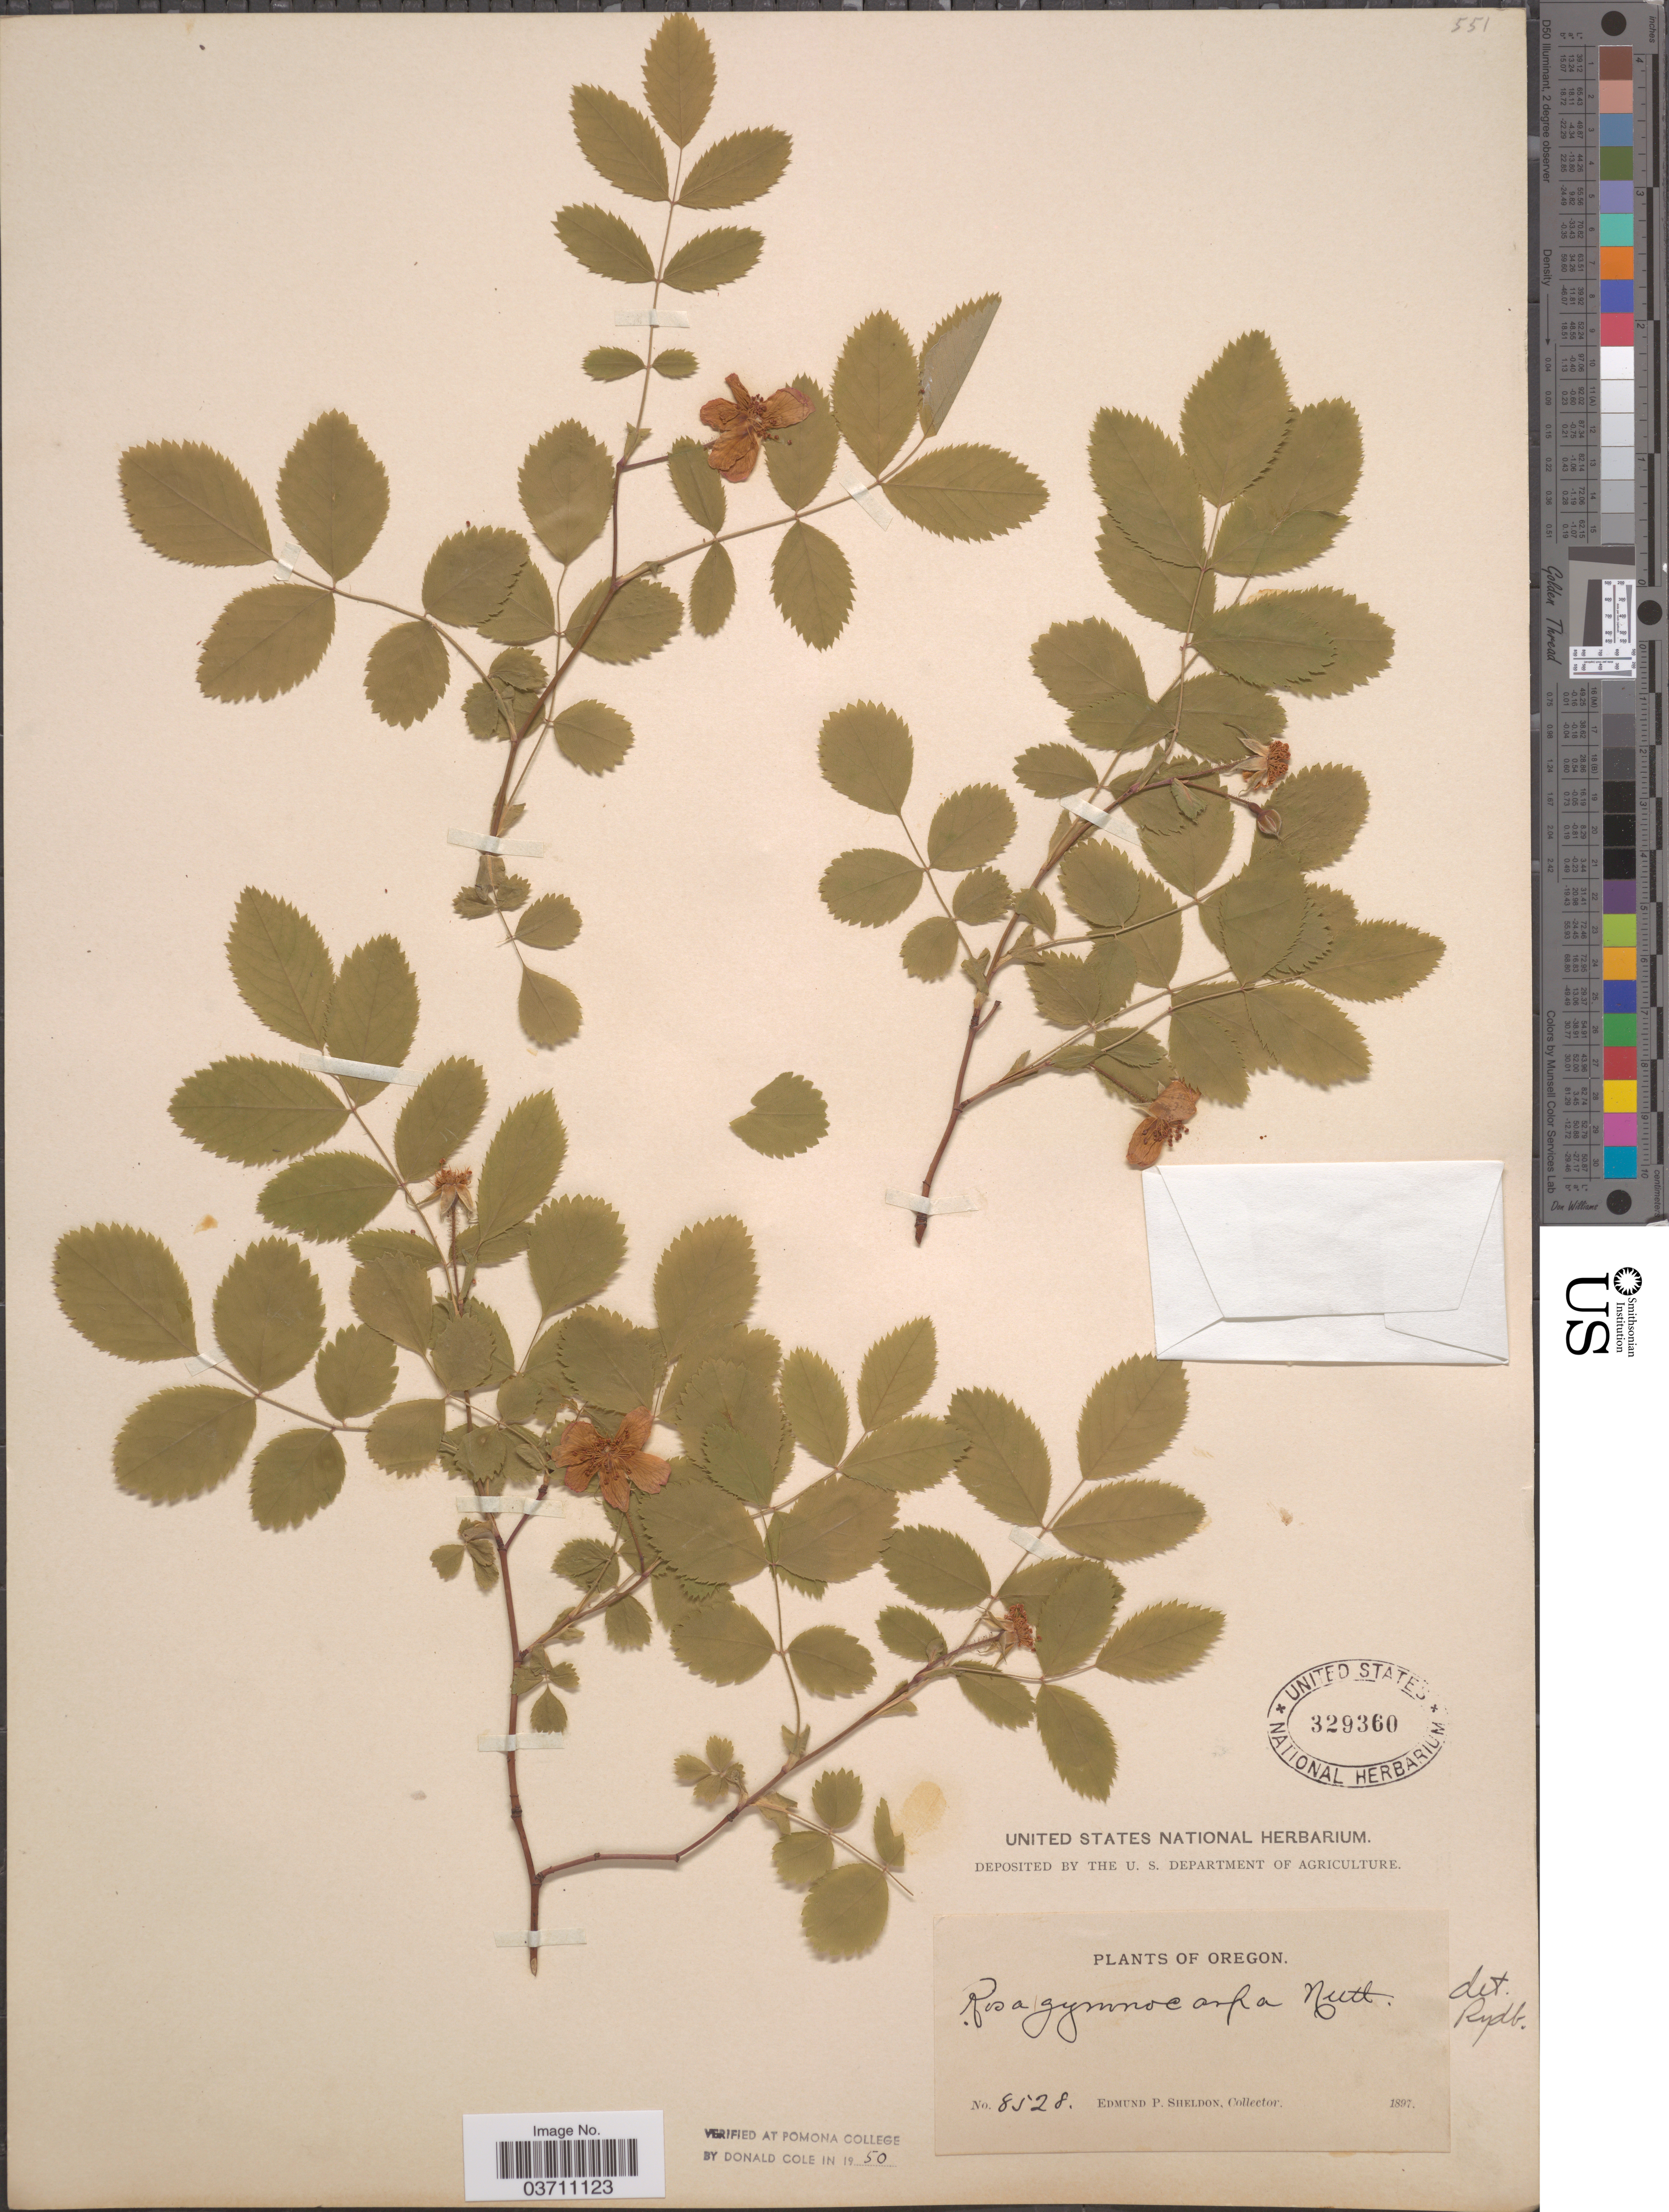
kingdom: Plantae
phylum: Tracheophyta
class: Magnoliopsida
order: Rosales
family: Rosaceae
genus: Rosa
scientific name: Rosa gymnocarpa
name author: Nutt.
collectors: E. P. Sheldon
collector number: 8528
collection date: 1897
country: United States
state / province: Oregon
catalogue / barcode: US 329360